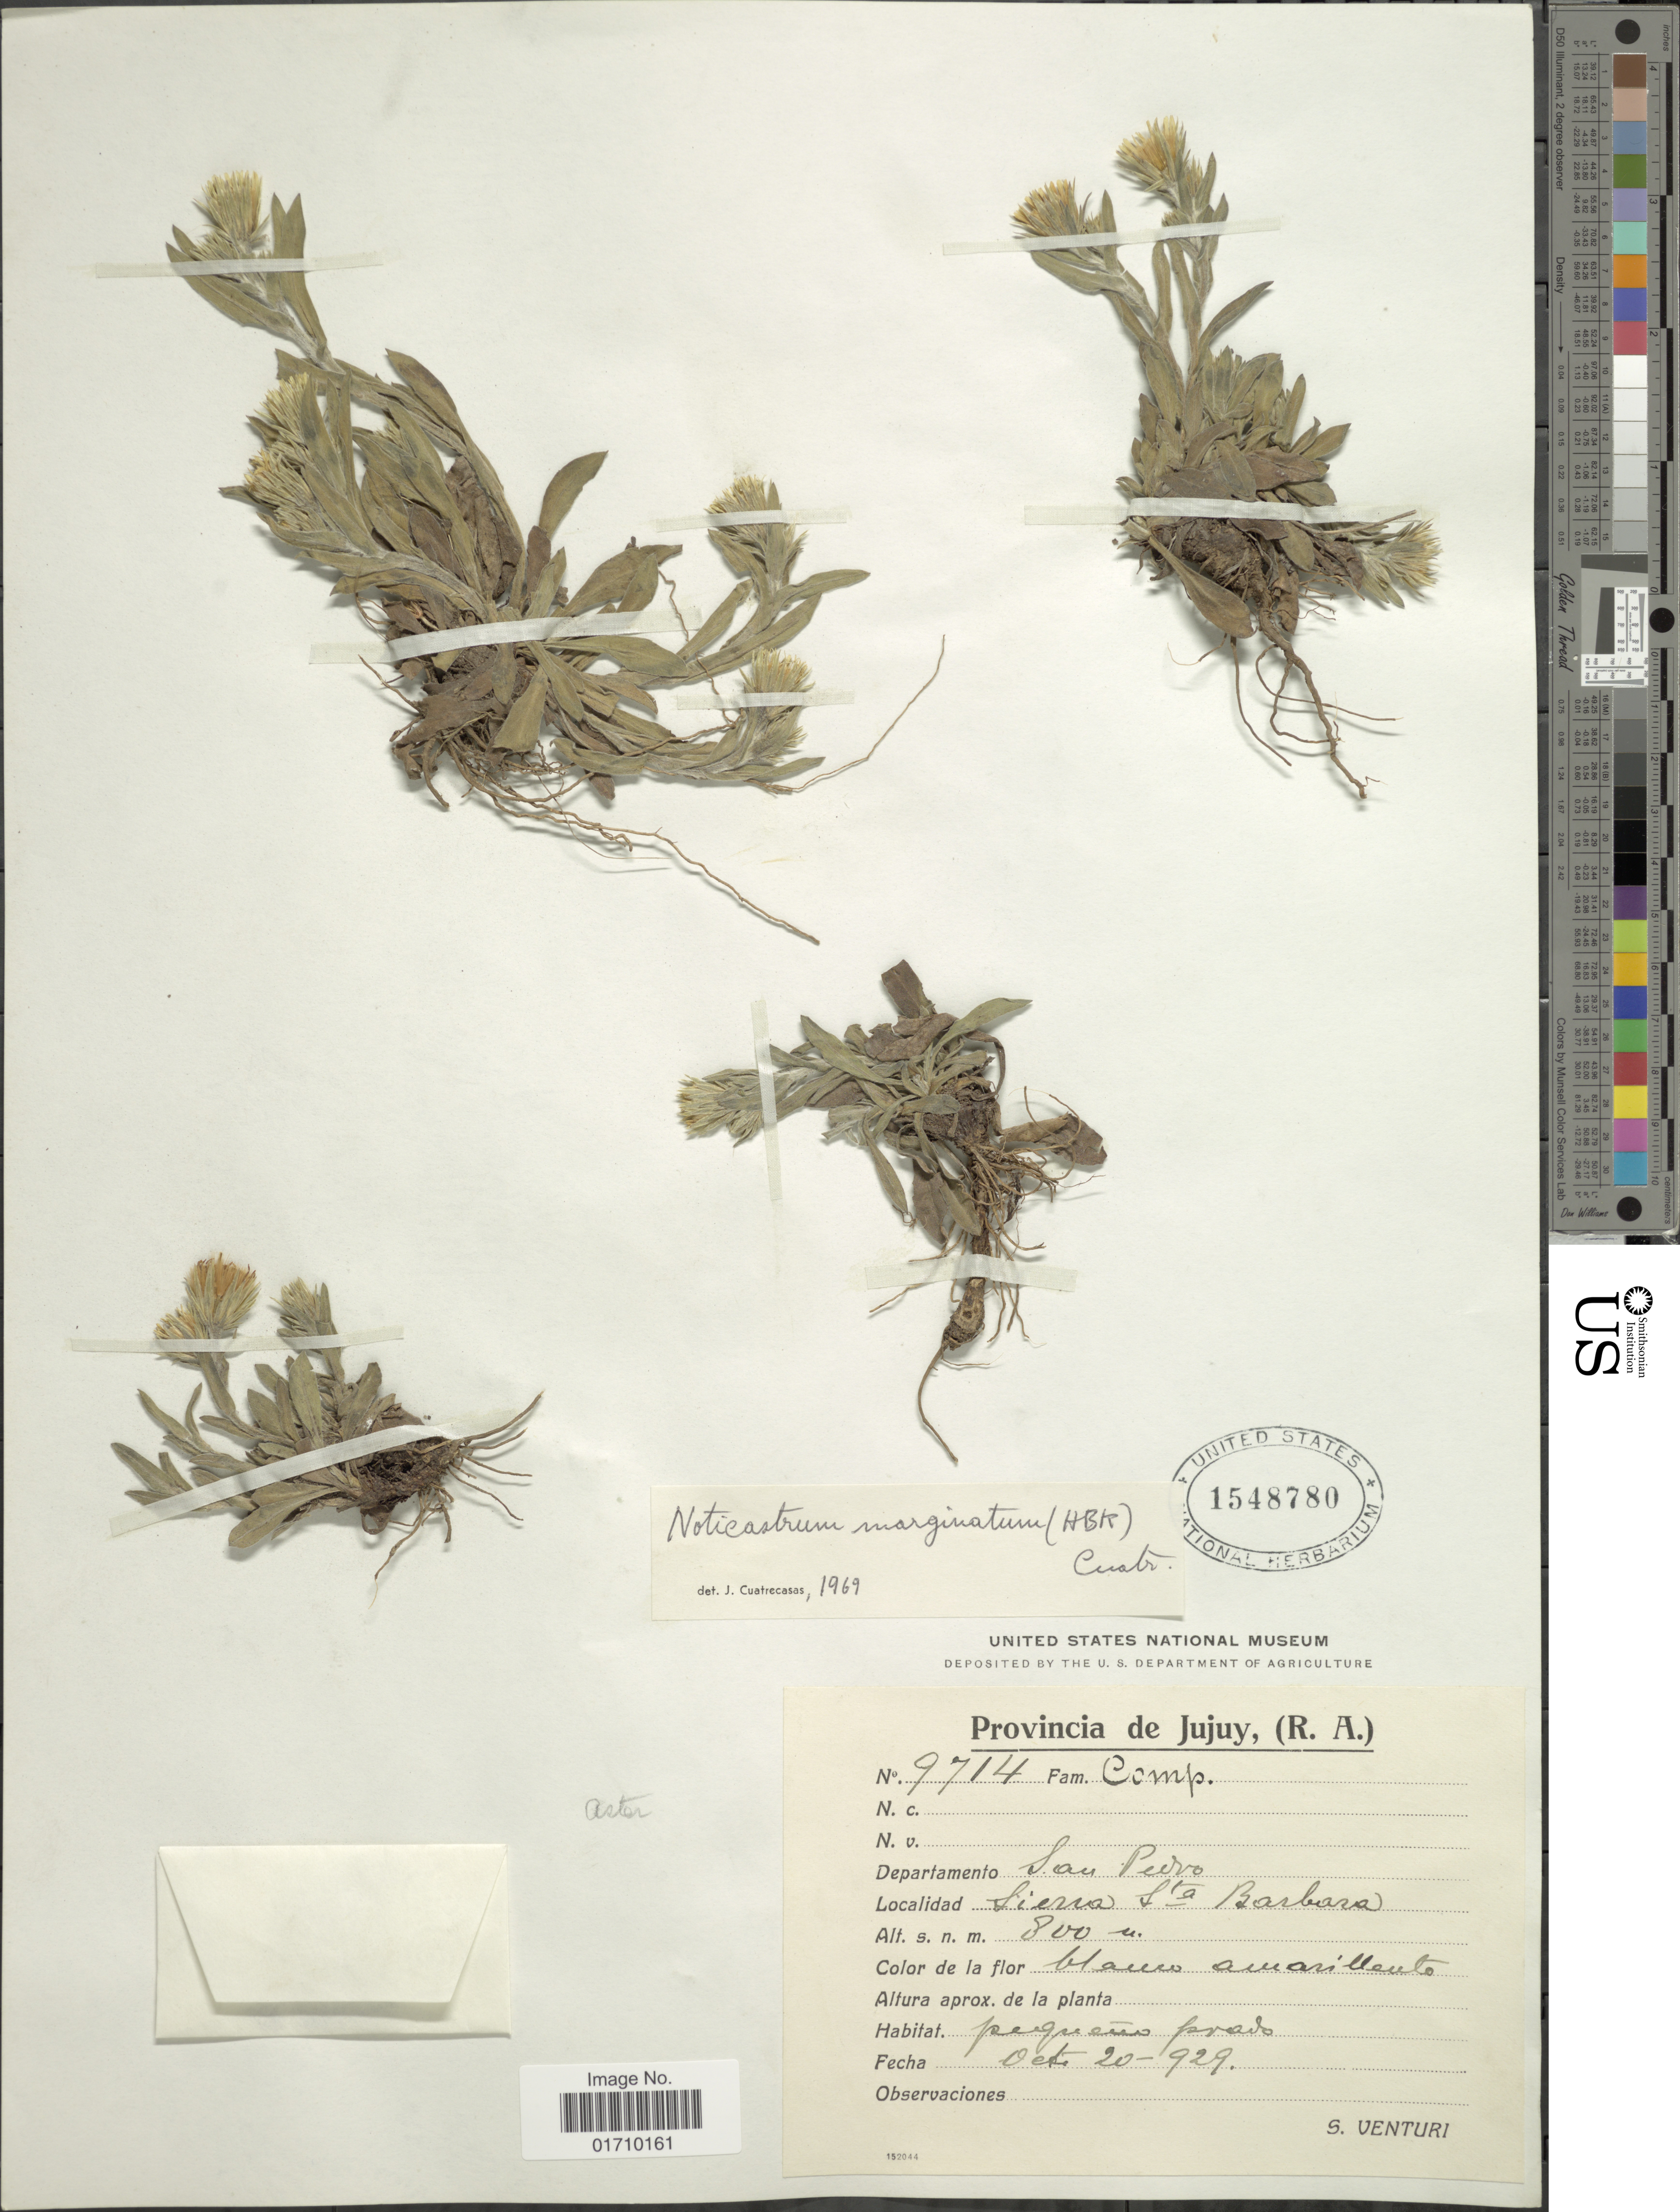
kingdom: Plantae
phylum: Tracheophyta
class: Magnoliopsida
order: Asterales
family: Asteraceae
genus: Noticastrum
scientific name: Noticastrum marginatum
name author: (Kunth) Cuatrec.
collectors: S. Venturi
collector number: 9714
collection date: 1929-10-20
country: Argentina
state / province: Jujuy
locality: (R.A.) Departamento San Pedro, Sierra Sta Barbara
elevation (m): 800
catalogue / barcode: US 1548780